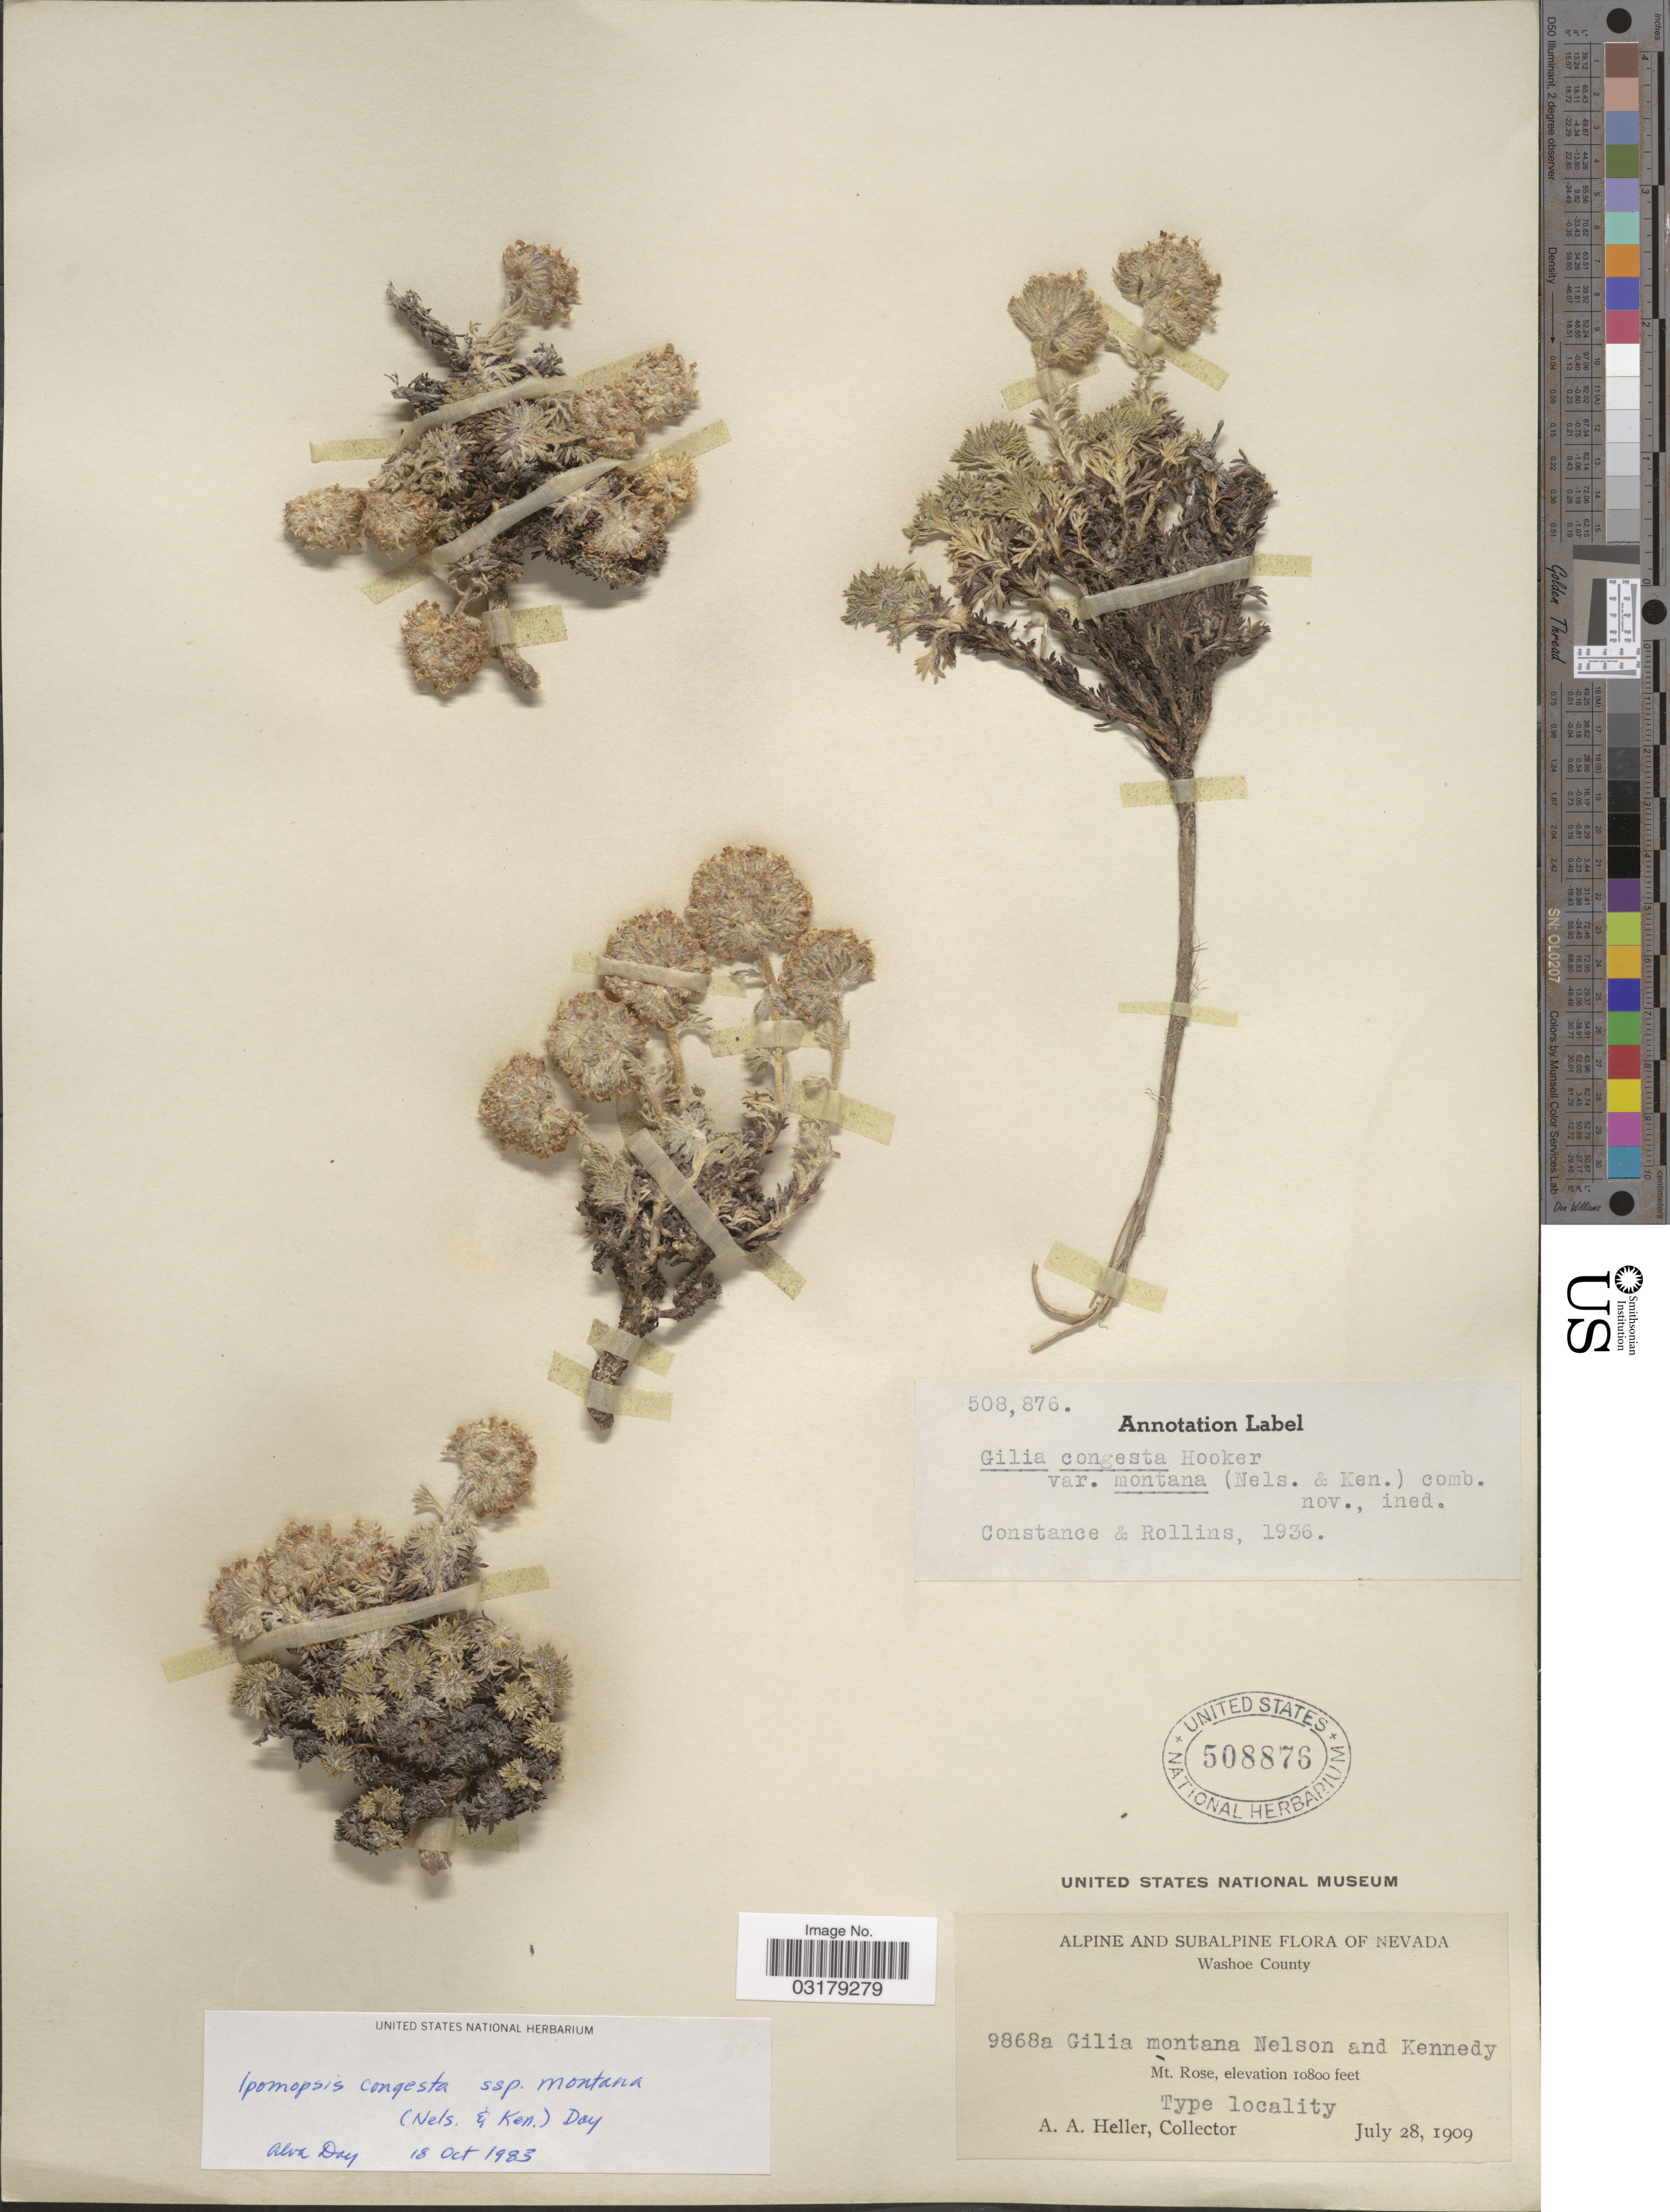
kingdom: Plantae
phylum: Tracheophyta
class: Magnoliopsida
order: Ericales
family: Polemoniaceae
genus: Ipomopsis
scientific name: Ipomopsis congesta var. montana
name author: (Constance & Rollins) Reveal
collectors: A. A. Heller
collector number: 9868a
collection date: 1909-07-28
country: United States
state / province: Nevada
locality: Alpine and Subalpine Nevada. Washoe County. Mt. Rose.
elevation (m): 3292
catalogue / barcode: US 508876